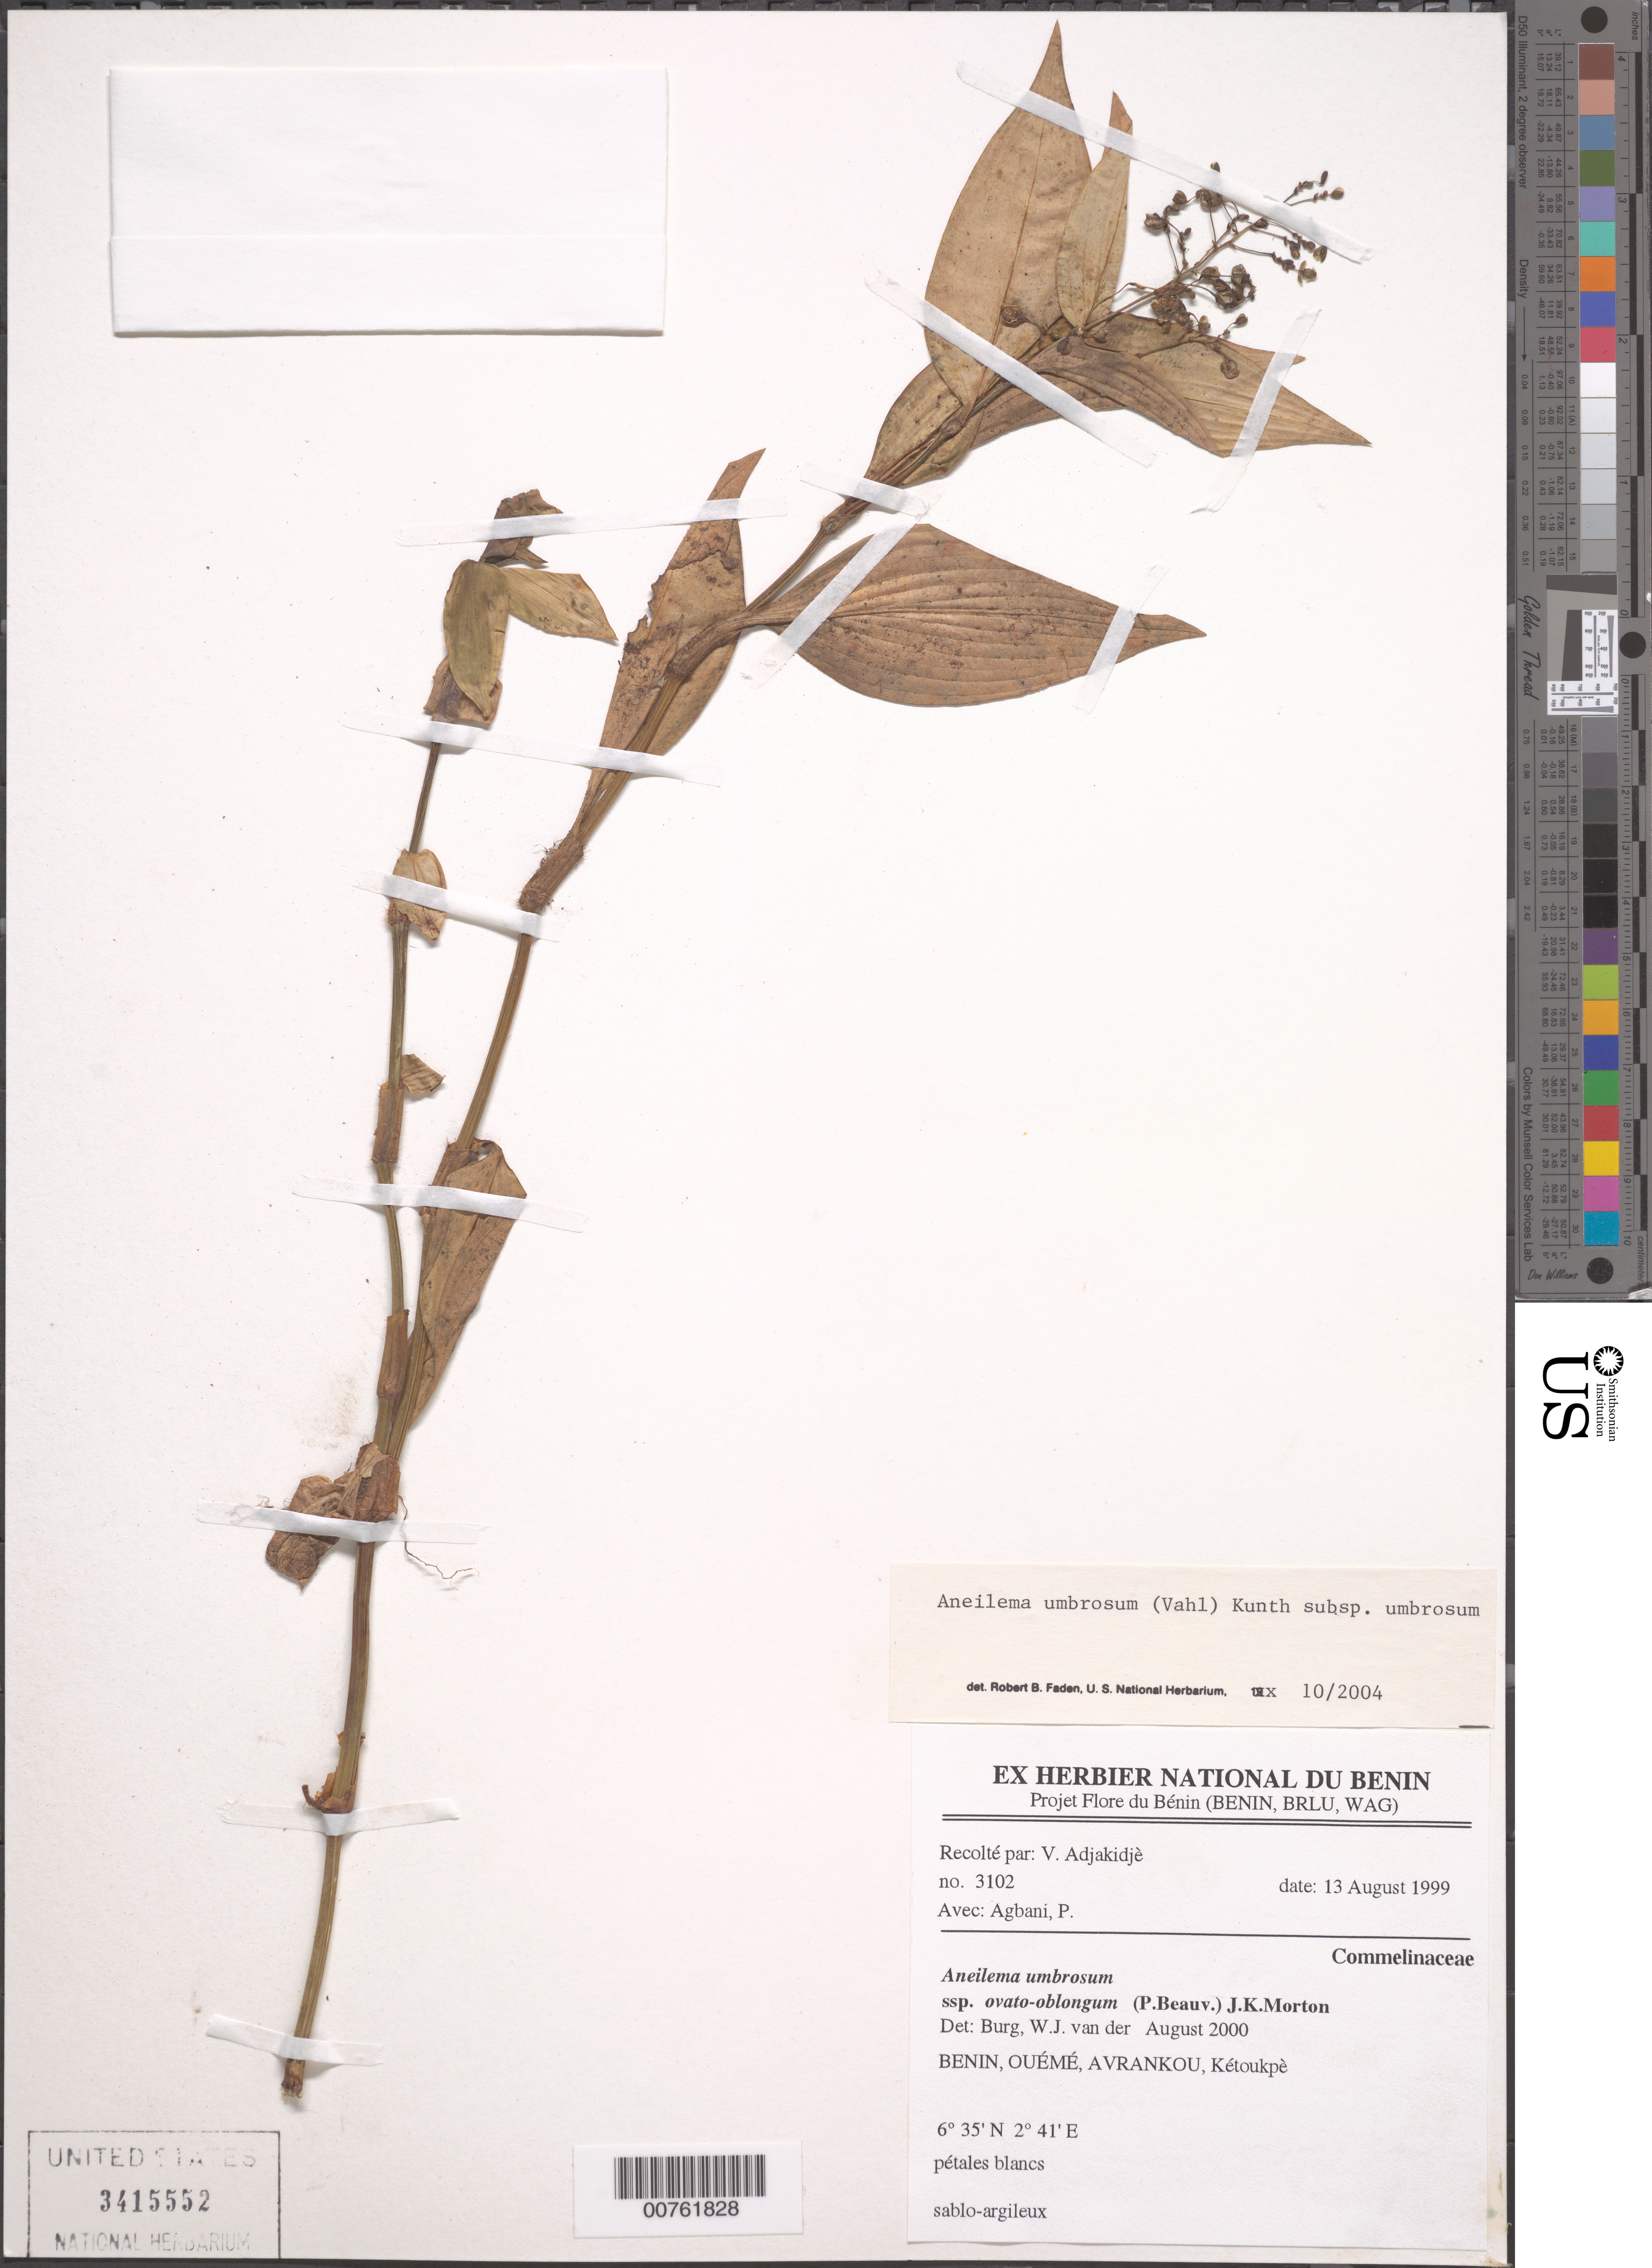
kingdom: Plantae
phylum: Tracheophyta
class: Liliopsida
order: Commelinales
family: Commelinaceae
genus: Aneilema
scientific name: Aneilema umbrosum subsp. umbrosum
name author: (Vahl) Kunth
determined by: Faden, Robert B., (US), Smithsonian Institution - National Museum of Natural History (UNITED STATES)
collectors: V. Adjakidjè & P. Agbani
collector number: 3102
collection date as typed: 13 Aug 1999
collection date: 1999-08-13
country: Benin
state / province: Oueme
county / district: Avrankou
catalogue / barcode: US 3415552